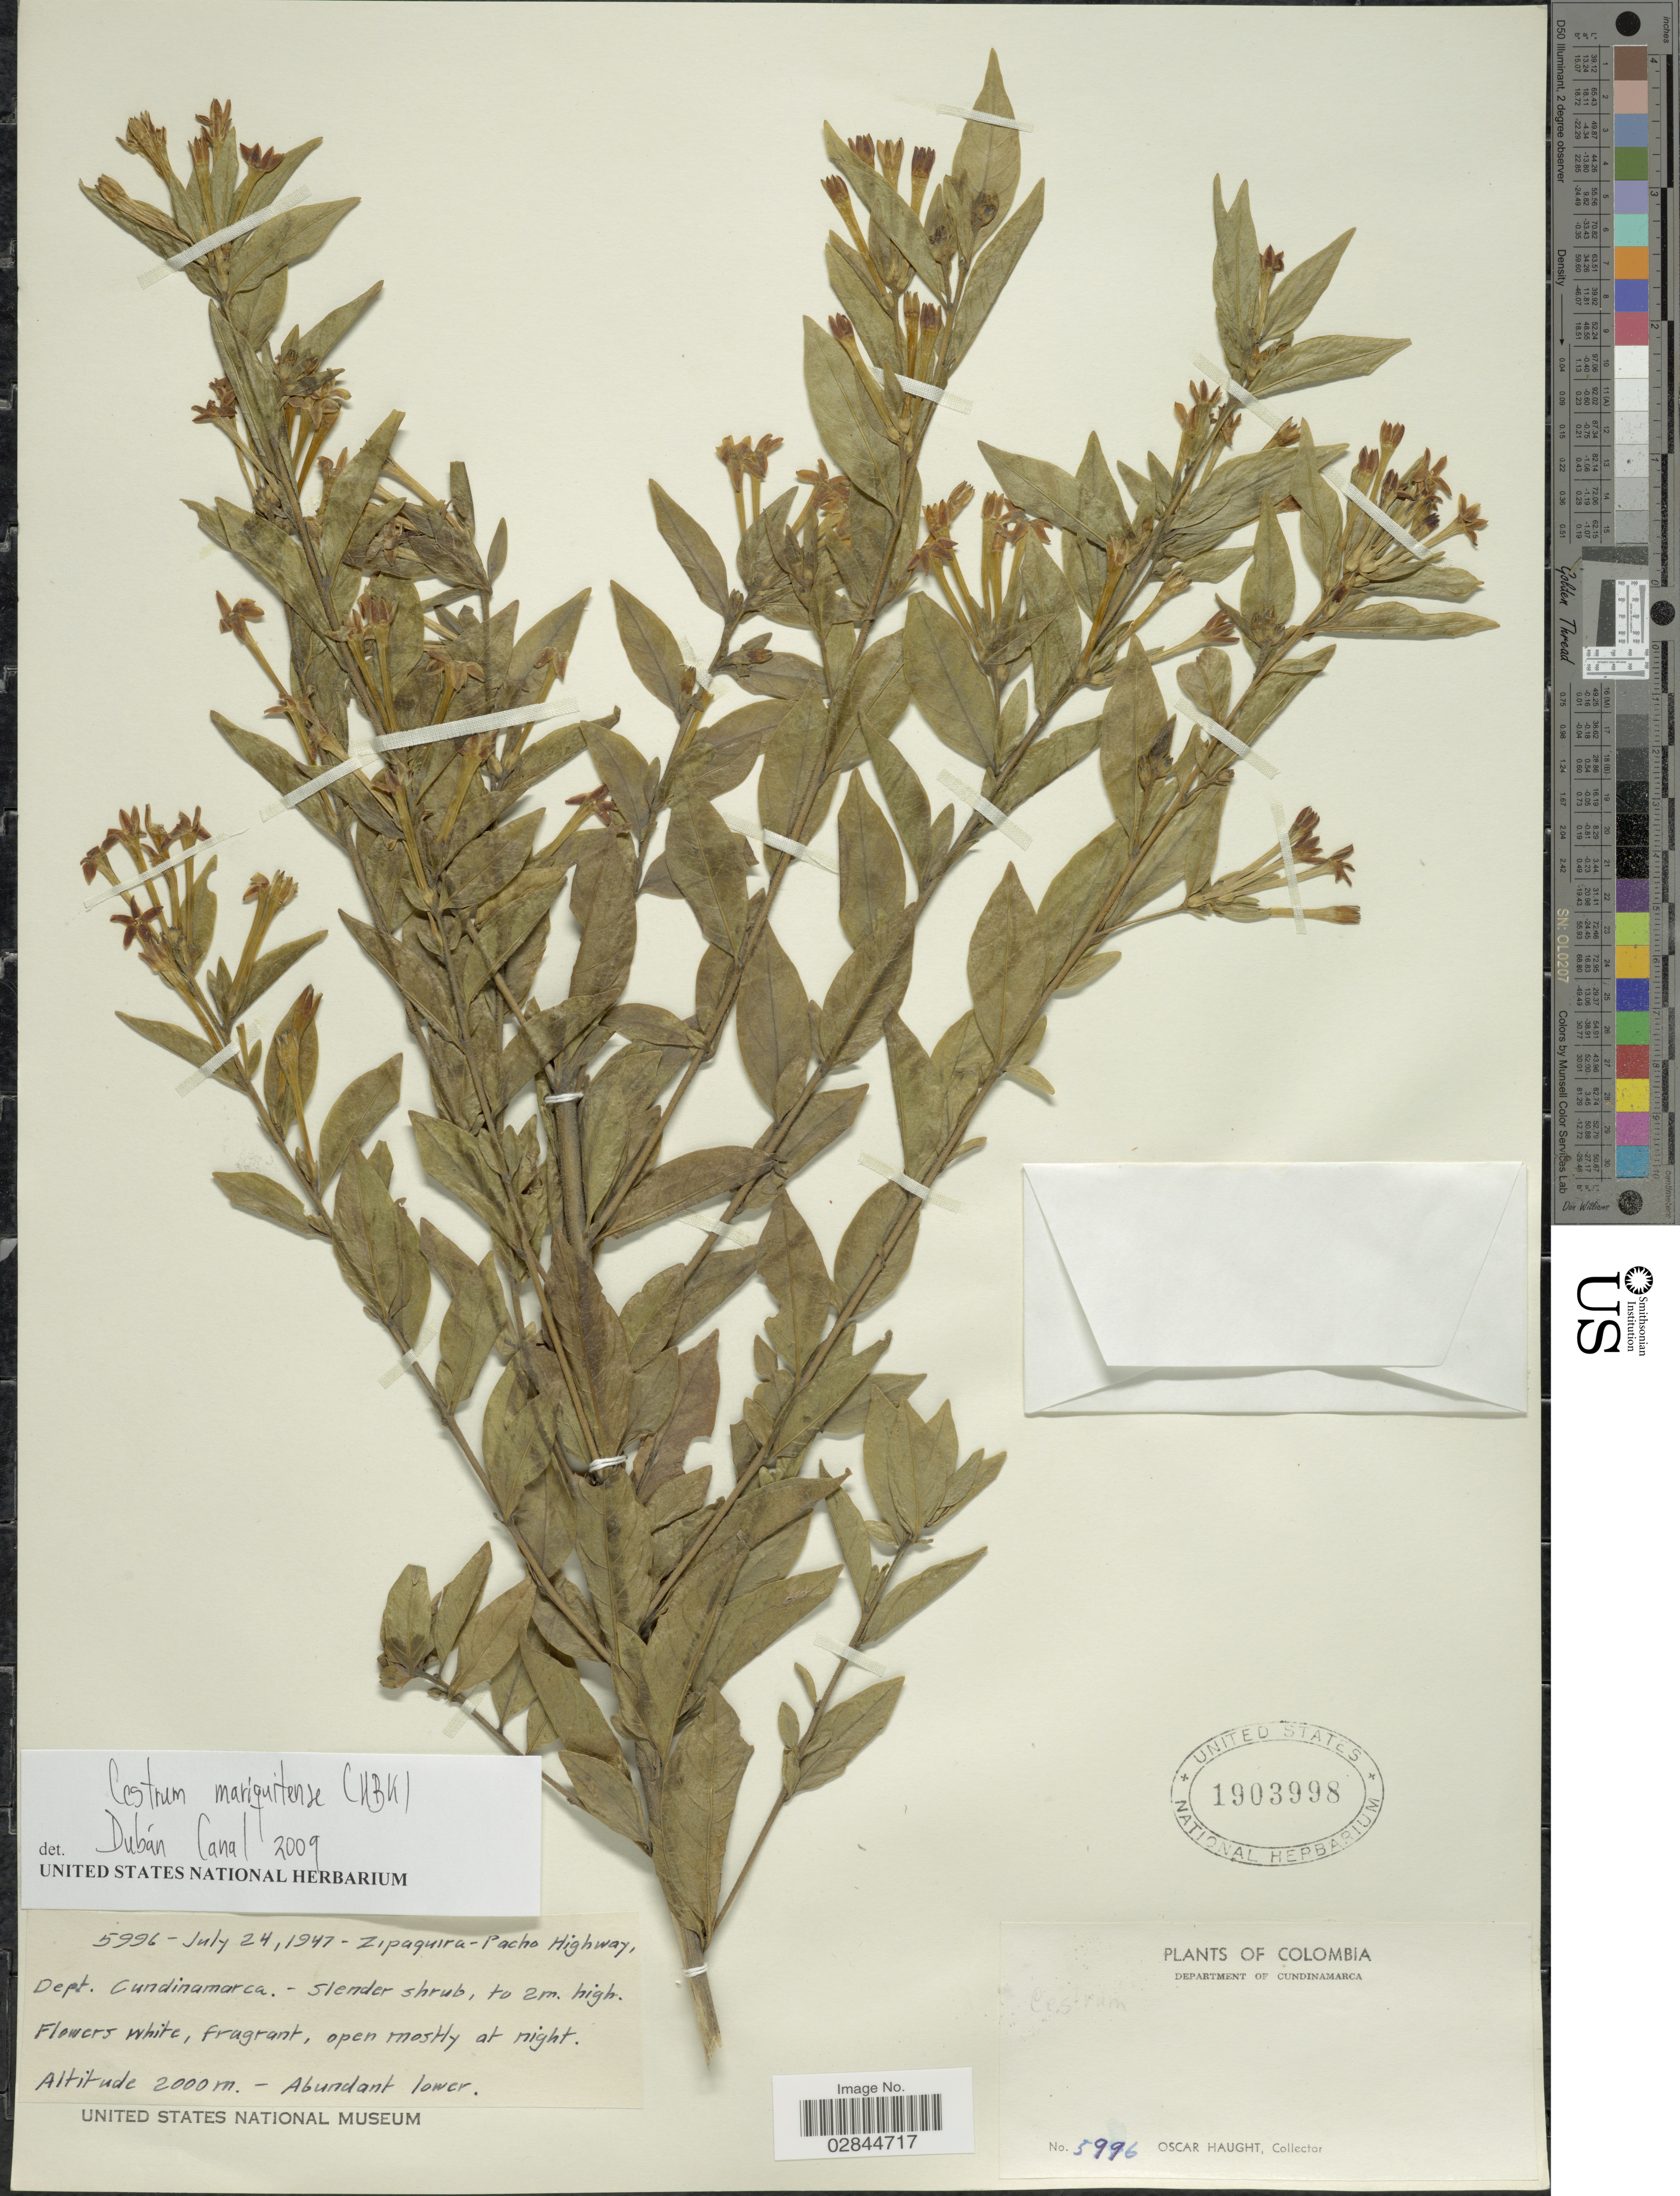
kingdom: Plantae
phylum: Tracheophyta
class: Magnoliopsida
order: Solanales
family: Solanaceae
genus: Cestrum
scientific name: Cestrum mariquitense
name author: Kunth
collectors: O. Haught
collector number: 5996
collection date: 1947-07-24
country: Colombia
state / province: Cundinamarca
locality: Department of Cundinamarca. Zipaquira- Pacho Highway.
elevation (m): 2000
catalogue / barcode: US 1903998